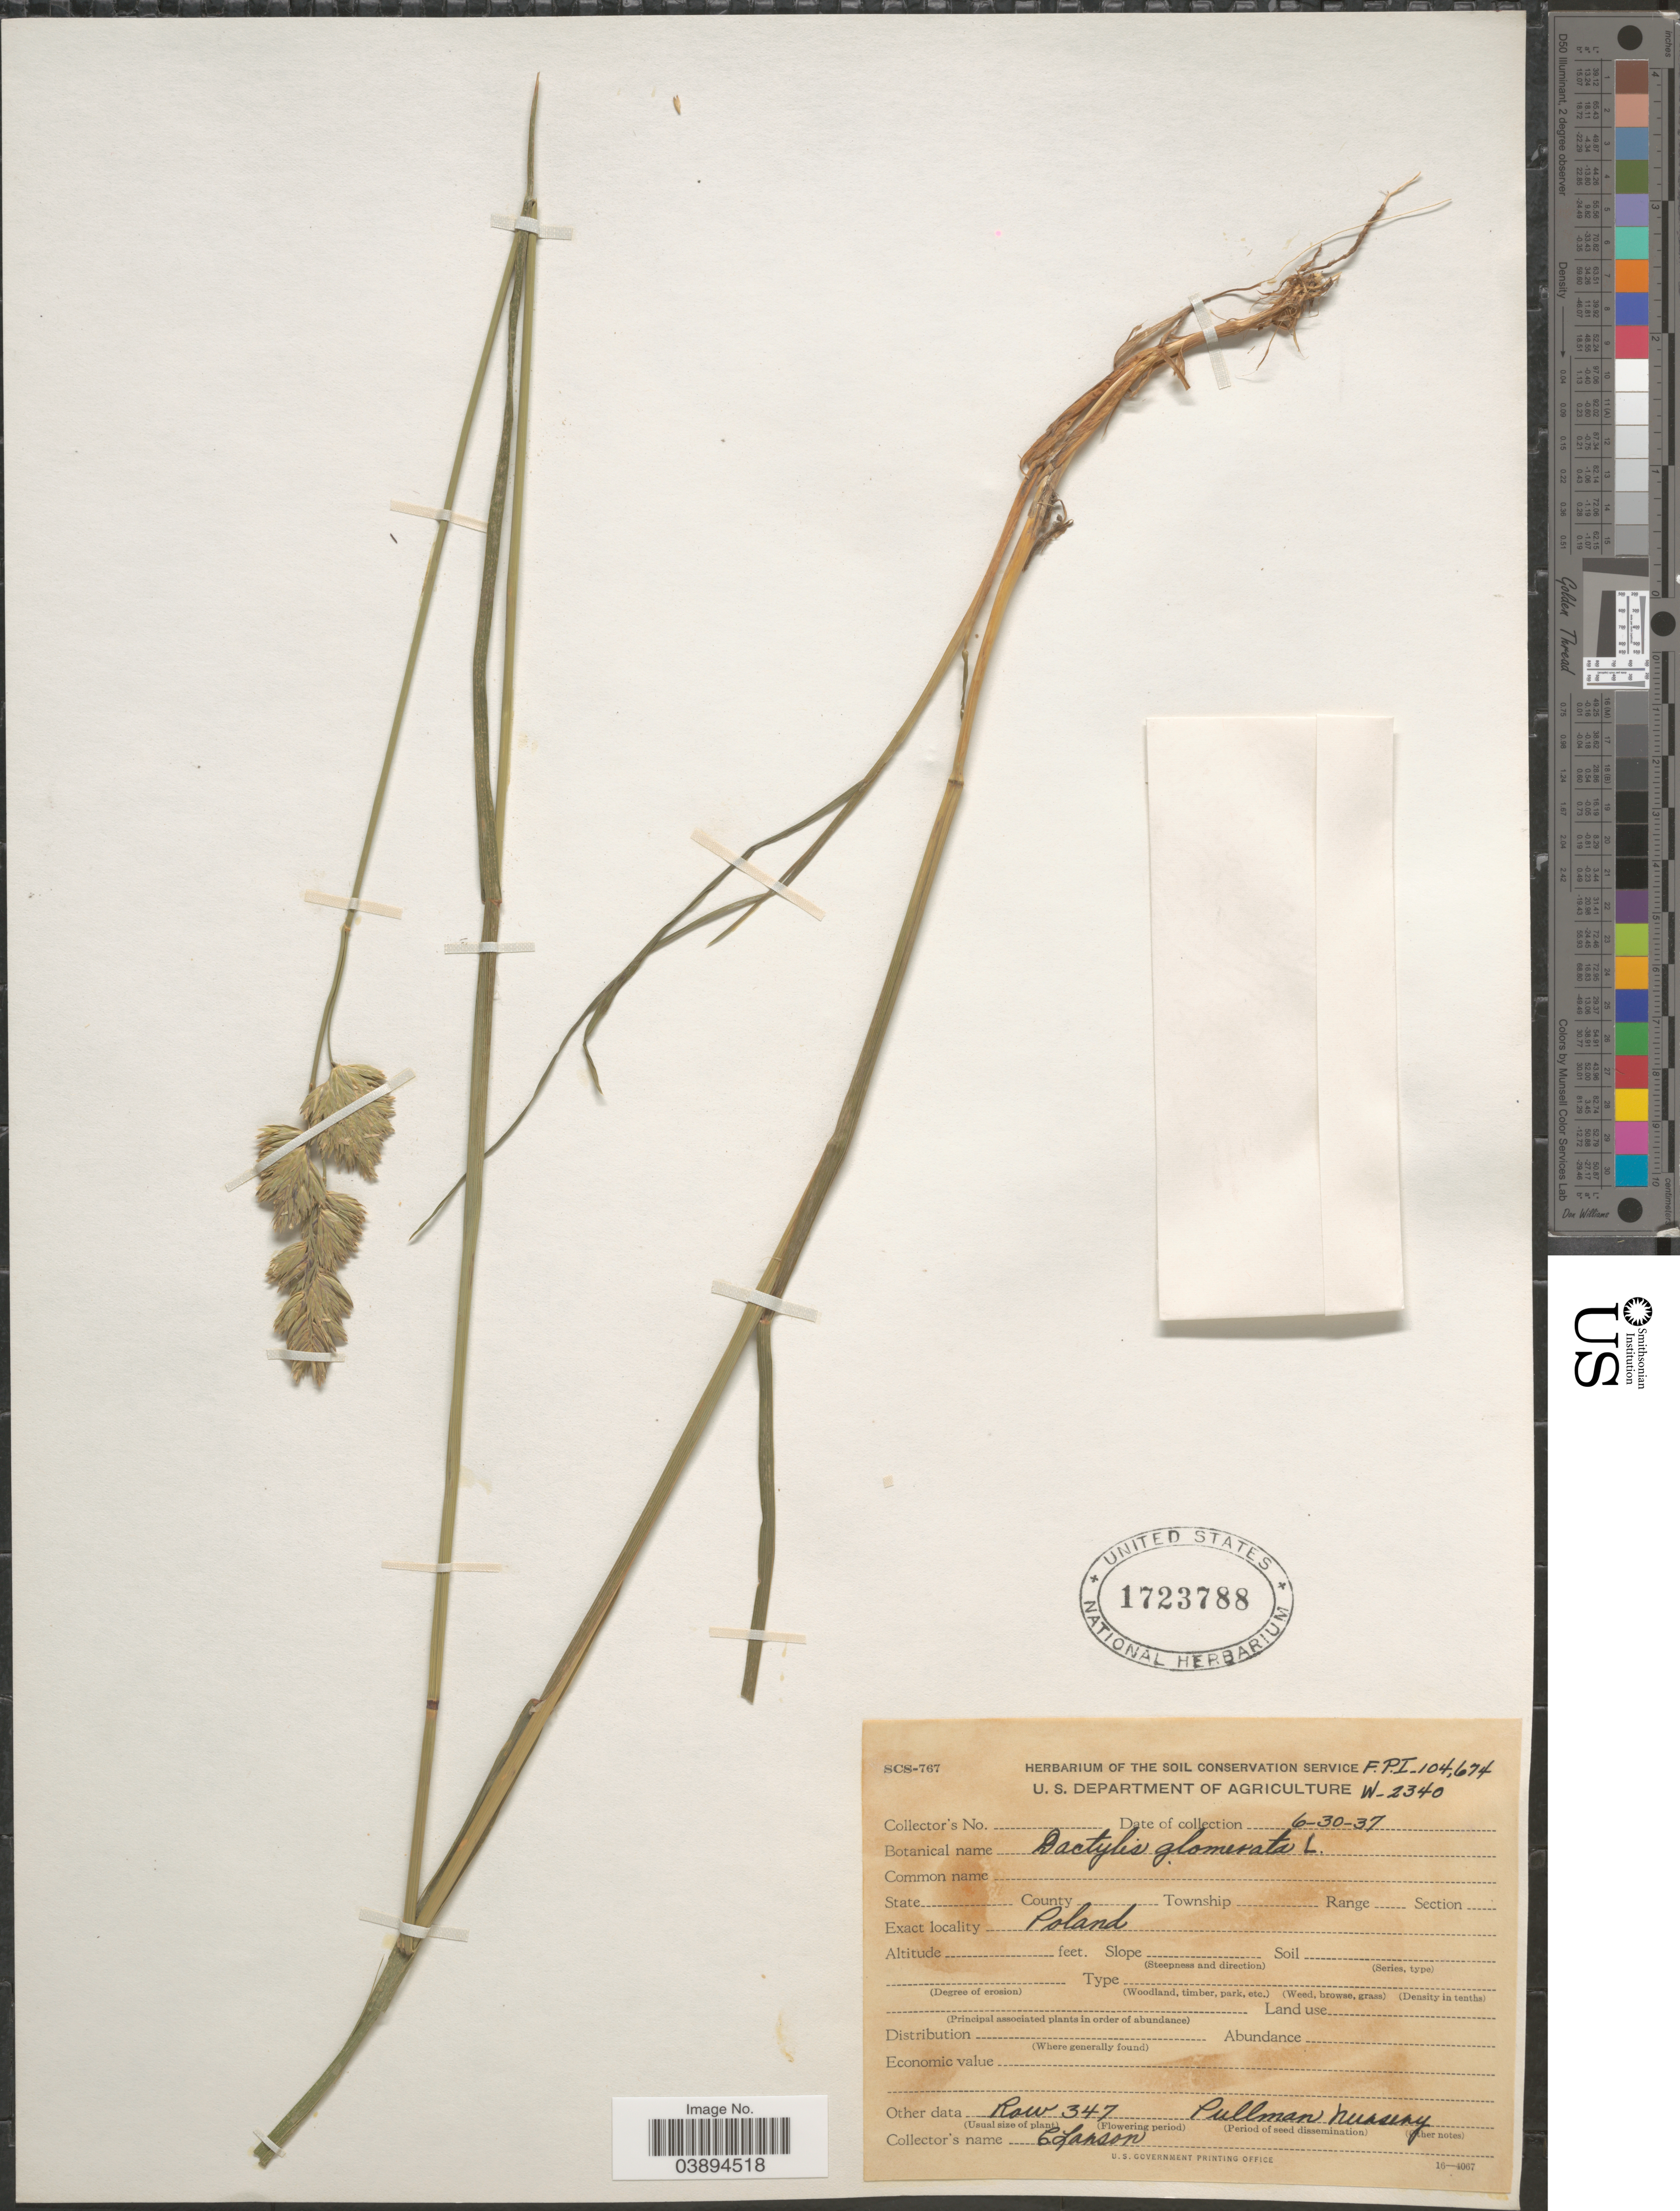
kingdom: Plantae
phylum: Tracheophyta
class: Liliopsida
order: Poales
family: Poaceae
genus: Dactylis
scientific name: Dactylis glomerata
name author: L.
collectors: C. Larson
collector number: F.P.I-104674/W-2340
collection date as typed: Transcribed d/m/y: 30/6/37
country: Poland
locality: Row 347 Pullman Nursery.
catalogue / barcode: US 1723788